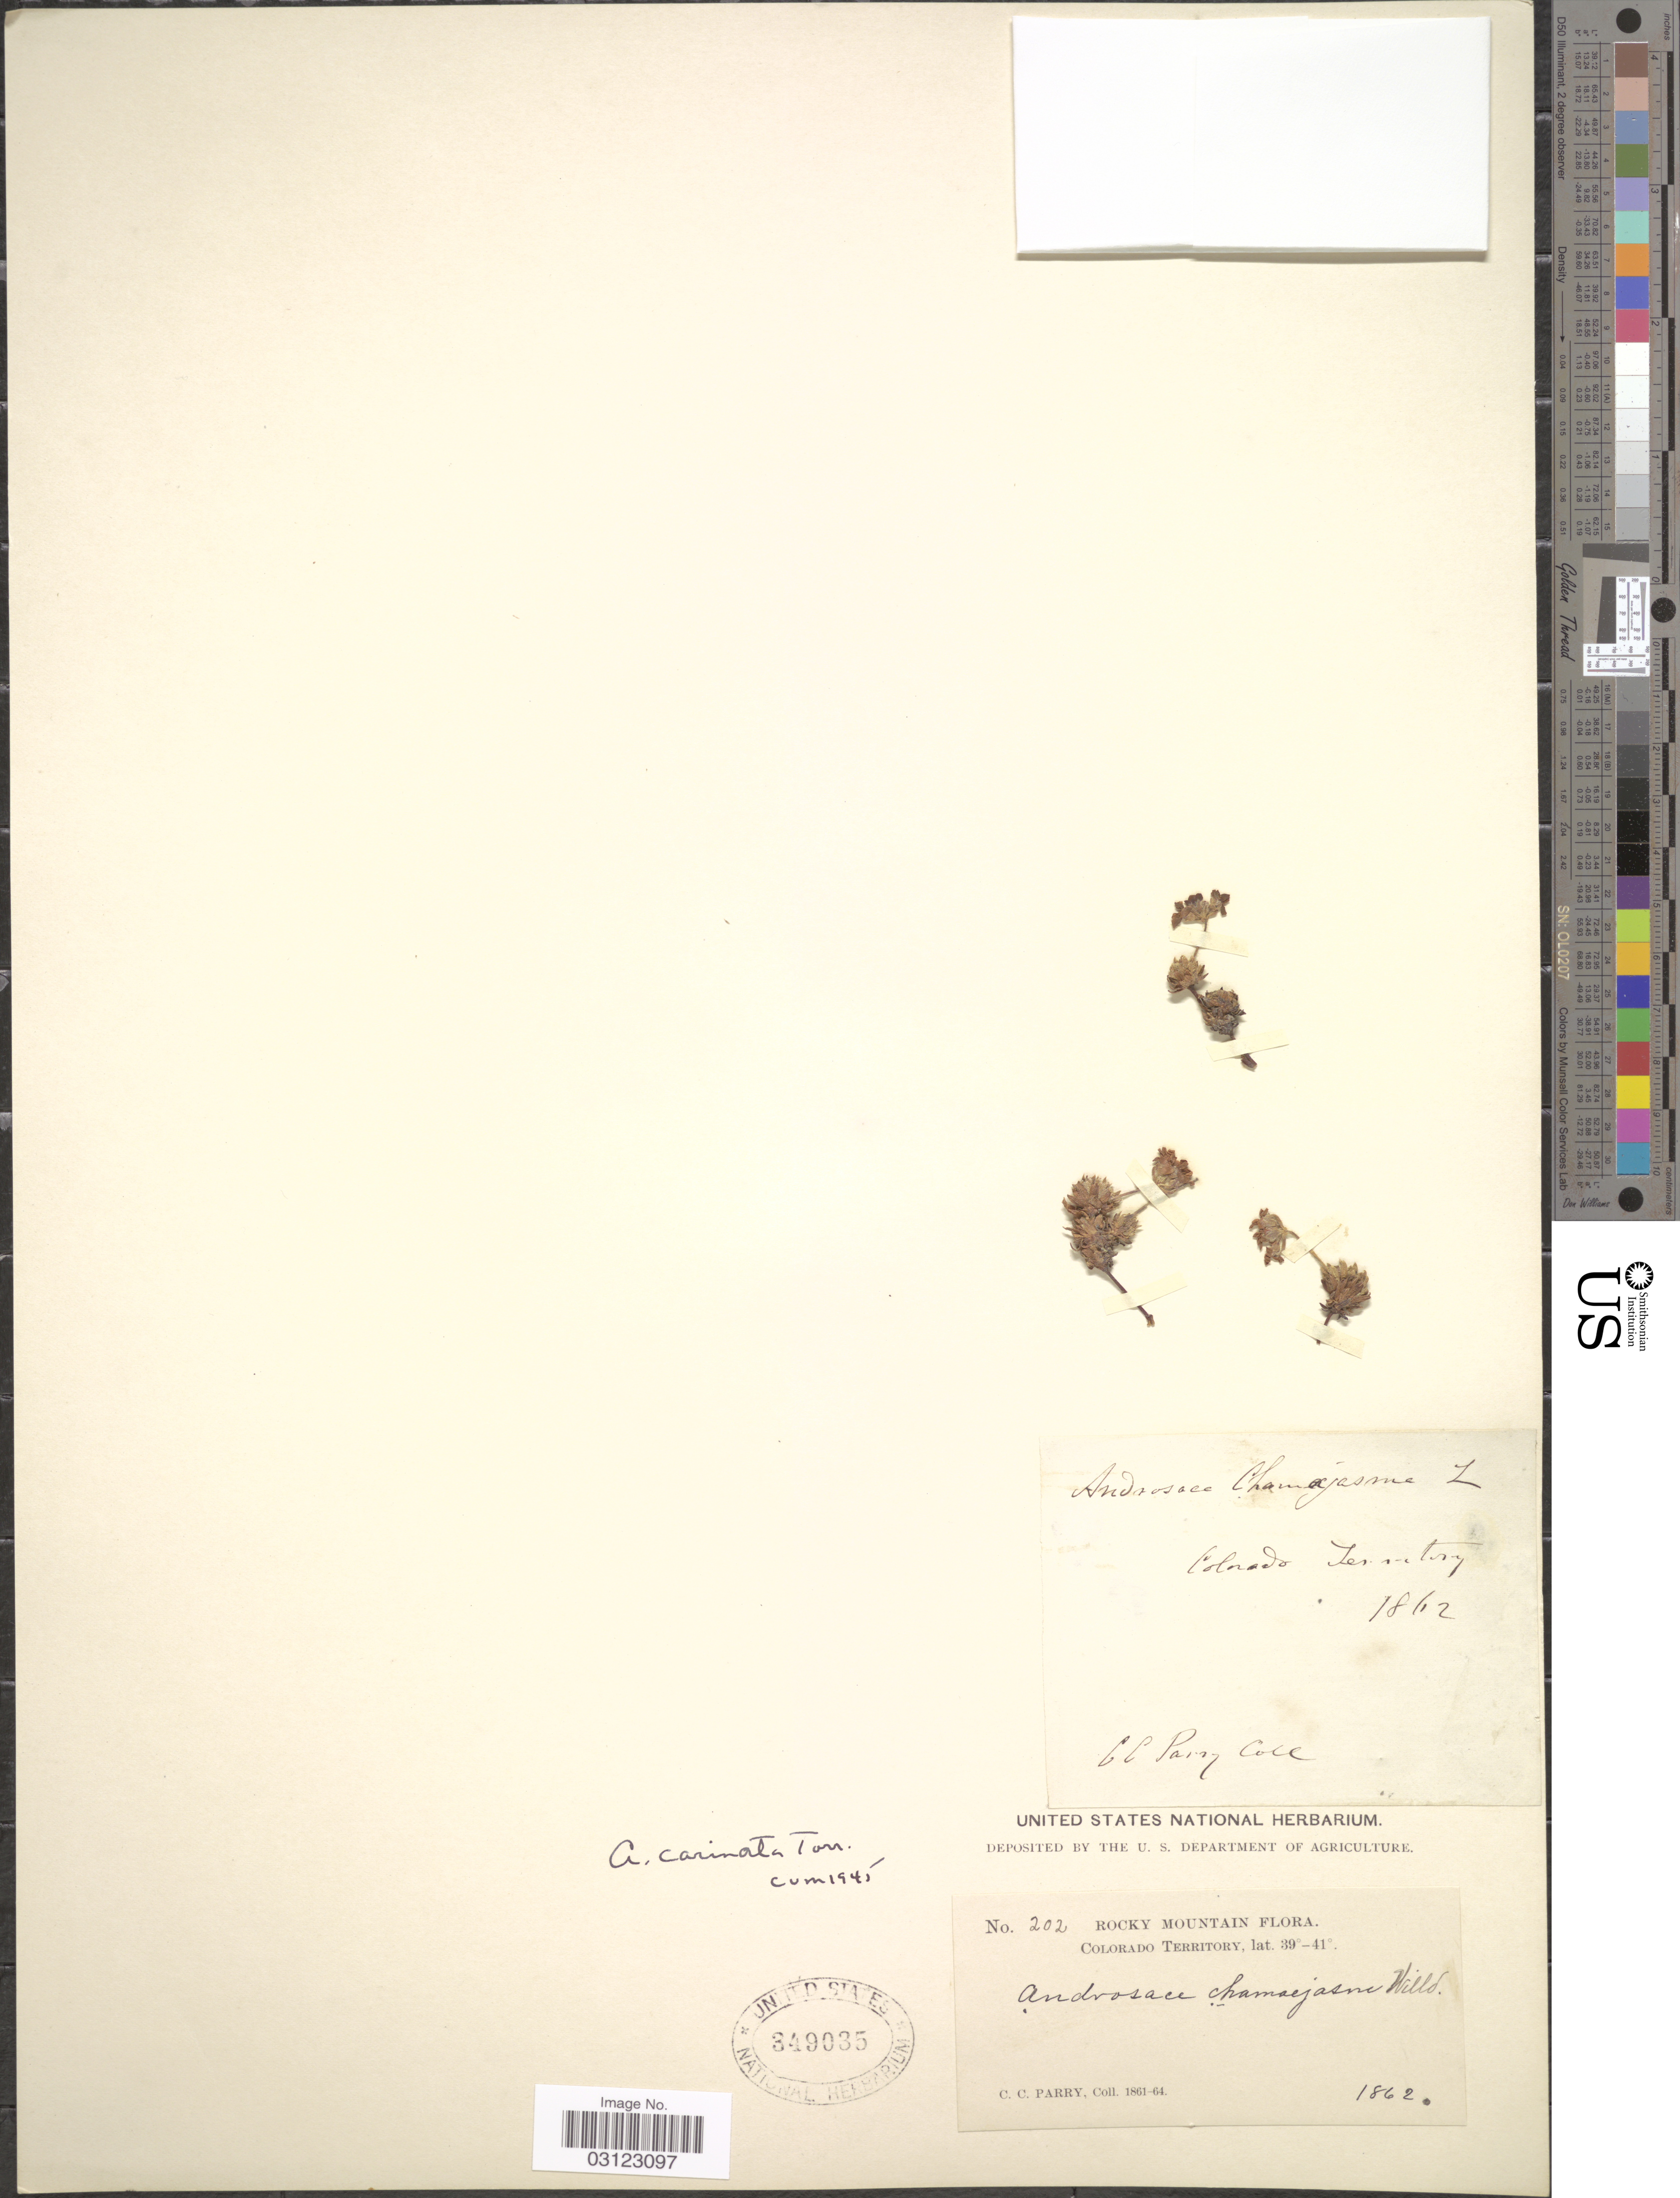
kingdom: Plantae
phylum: Tracheophyta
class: Magnoliopsida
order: Ericales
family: Primulaceae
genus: Androsace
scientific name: Androsace carinata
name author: Torr.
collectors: C. C. Parry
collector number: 202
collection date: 1862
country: United States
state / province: Colorado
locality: Rocky Mountain. Colorado Territory.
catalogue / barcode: US 349035